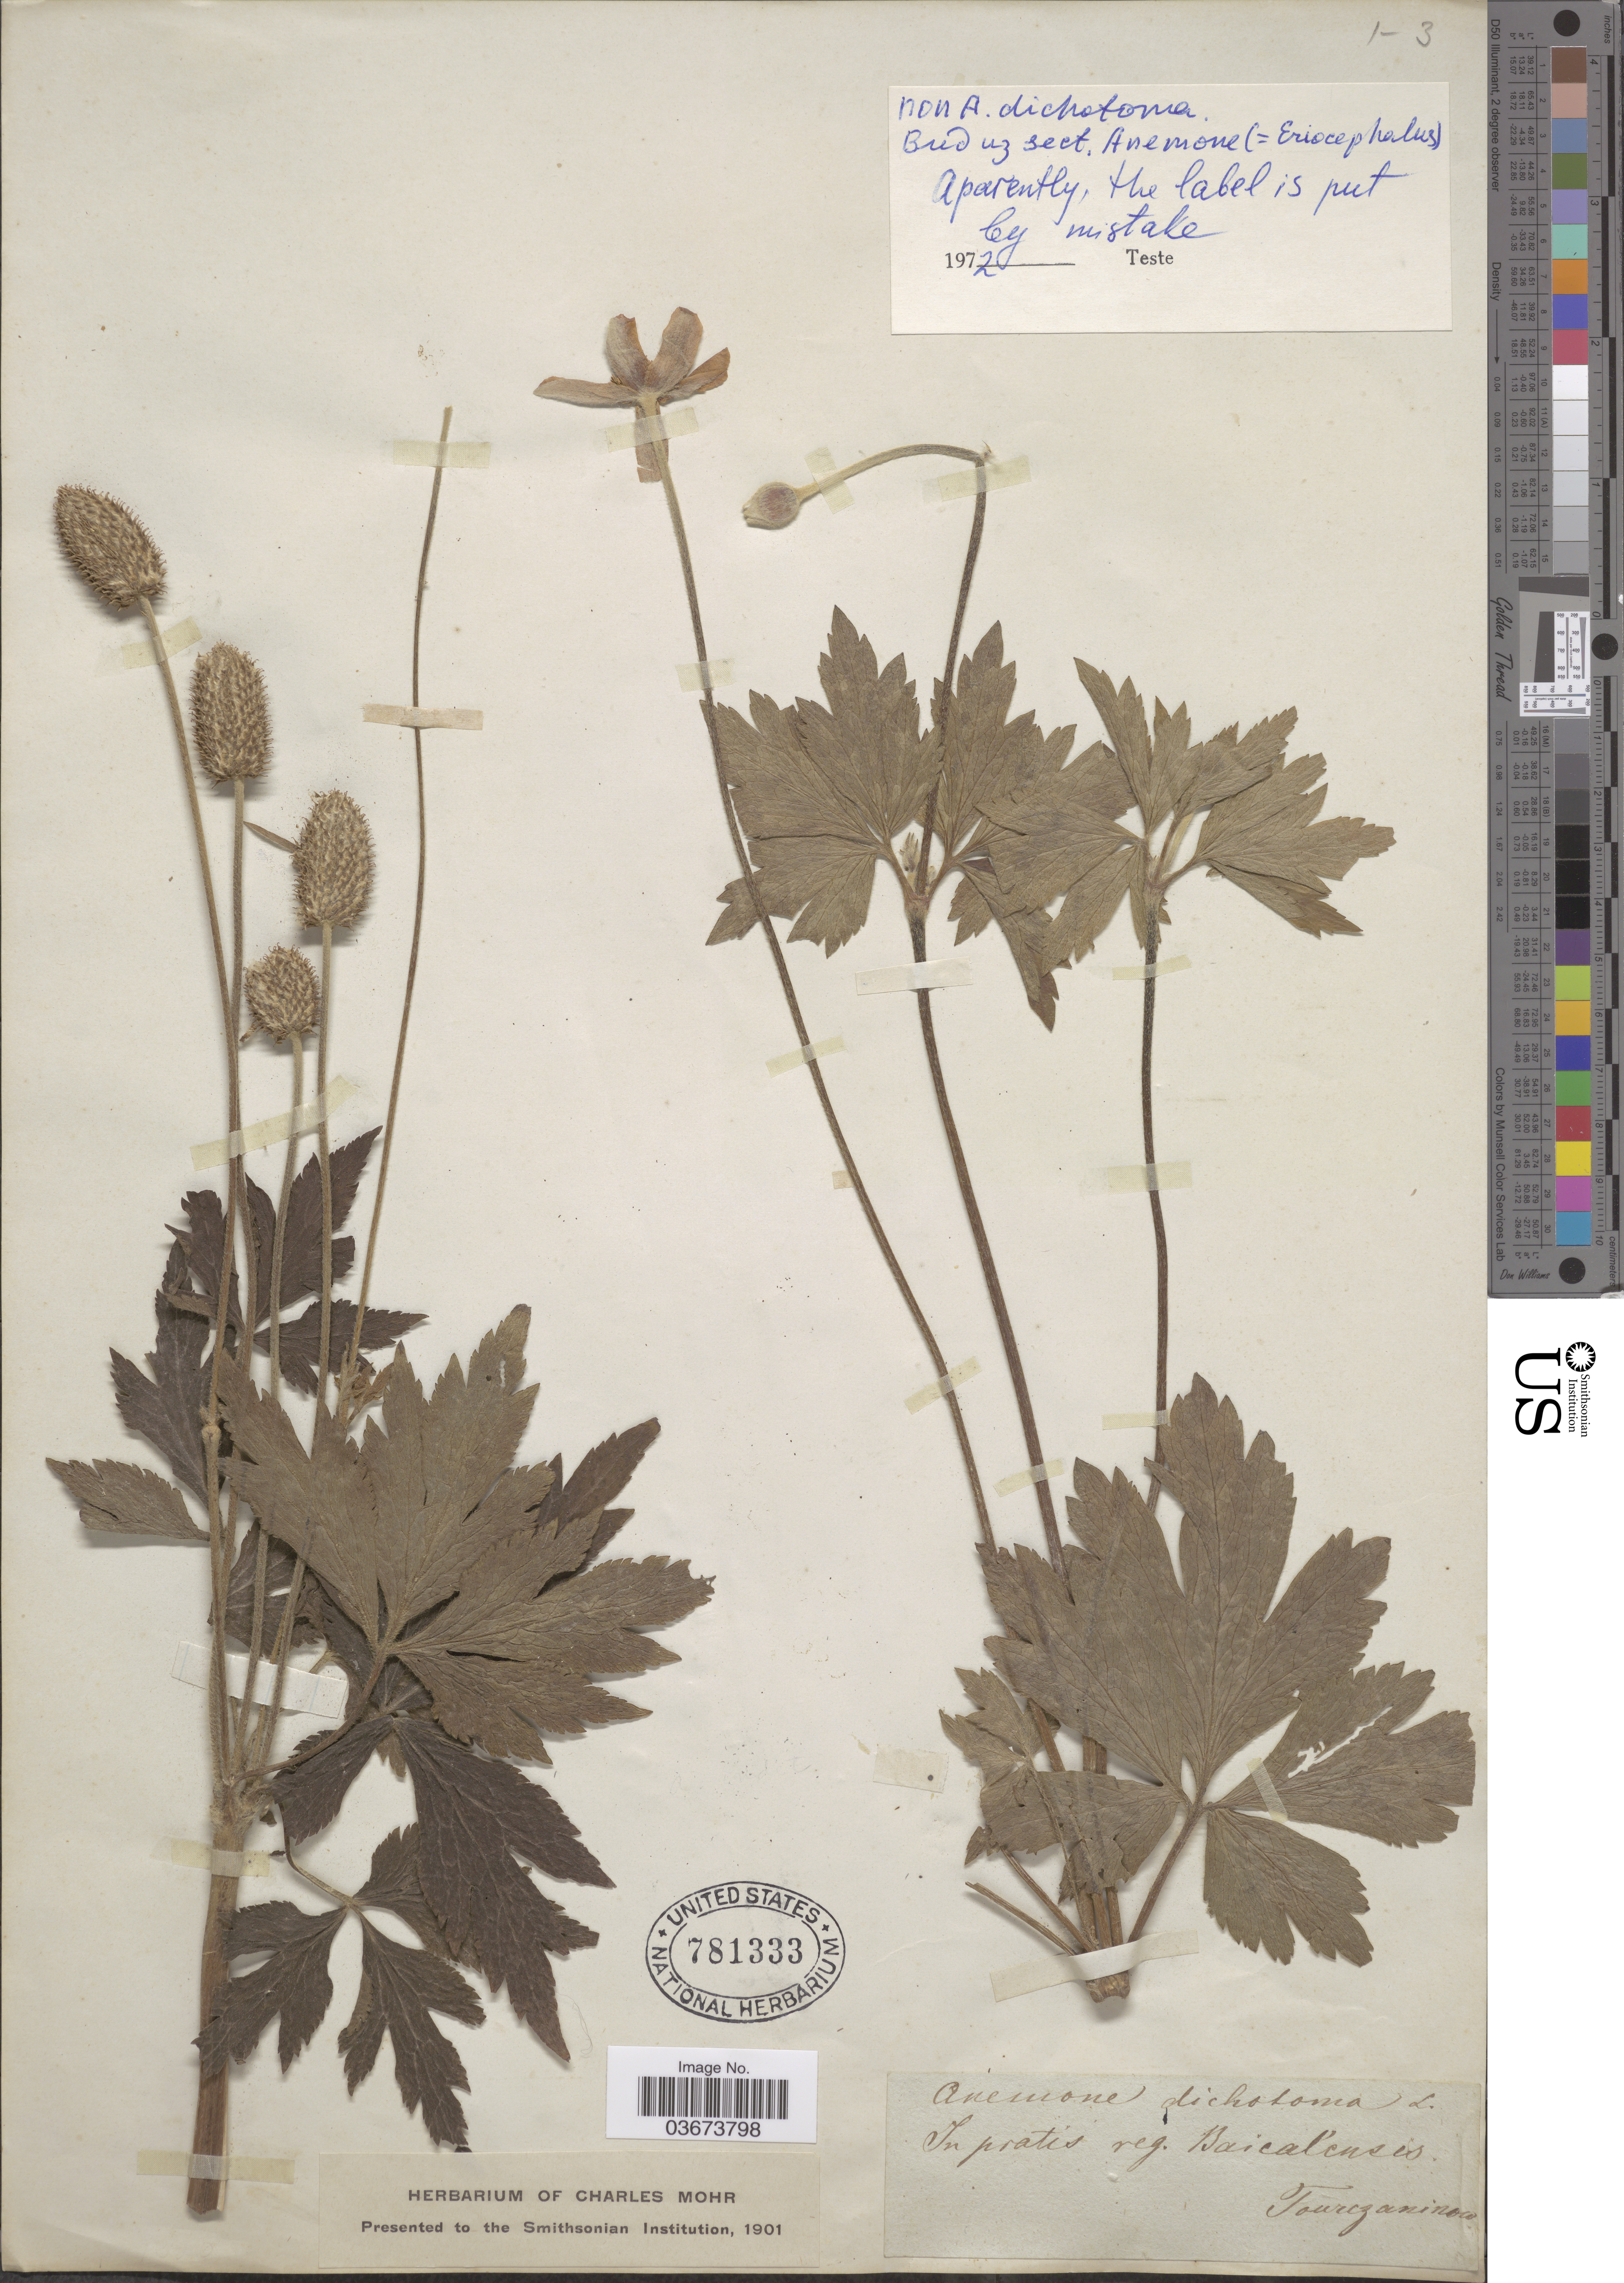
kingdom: Plantae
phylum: Tracheophyta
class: Magnoliopsida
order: Ranunculales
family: Ranunculaceae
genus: Anemone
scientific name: Anemone dichotoma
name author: L.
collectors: Tourczaninow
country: Russian Federation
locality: In pratis reg. Baicalensis.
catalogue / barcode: US 781333